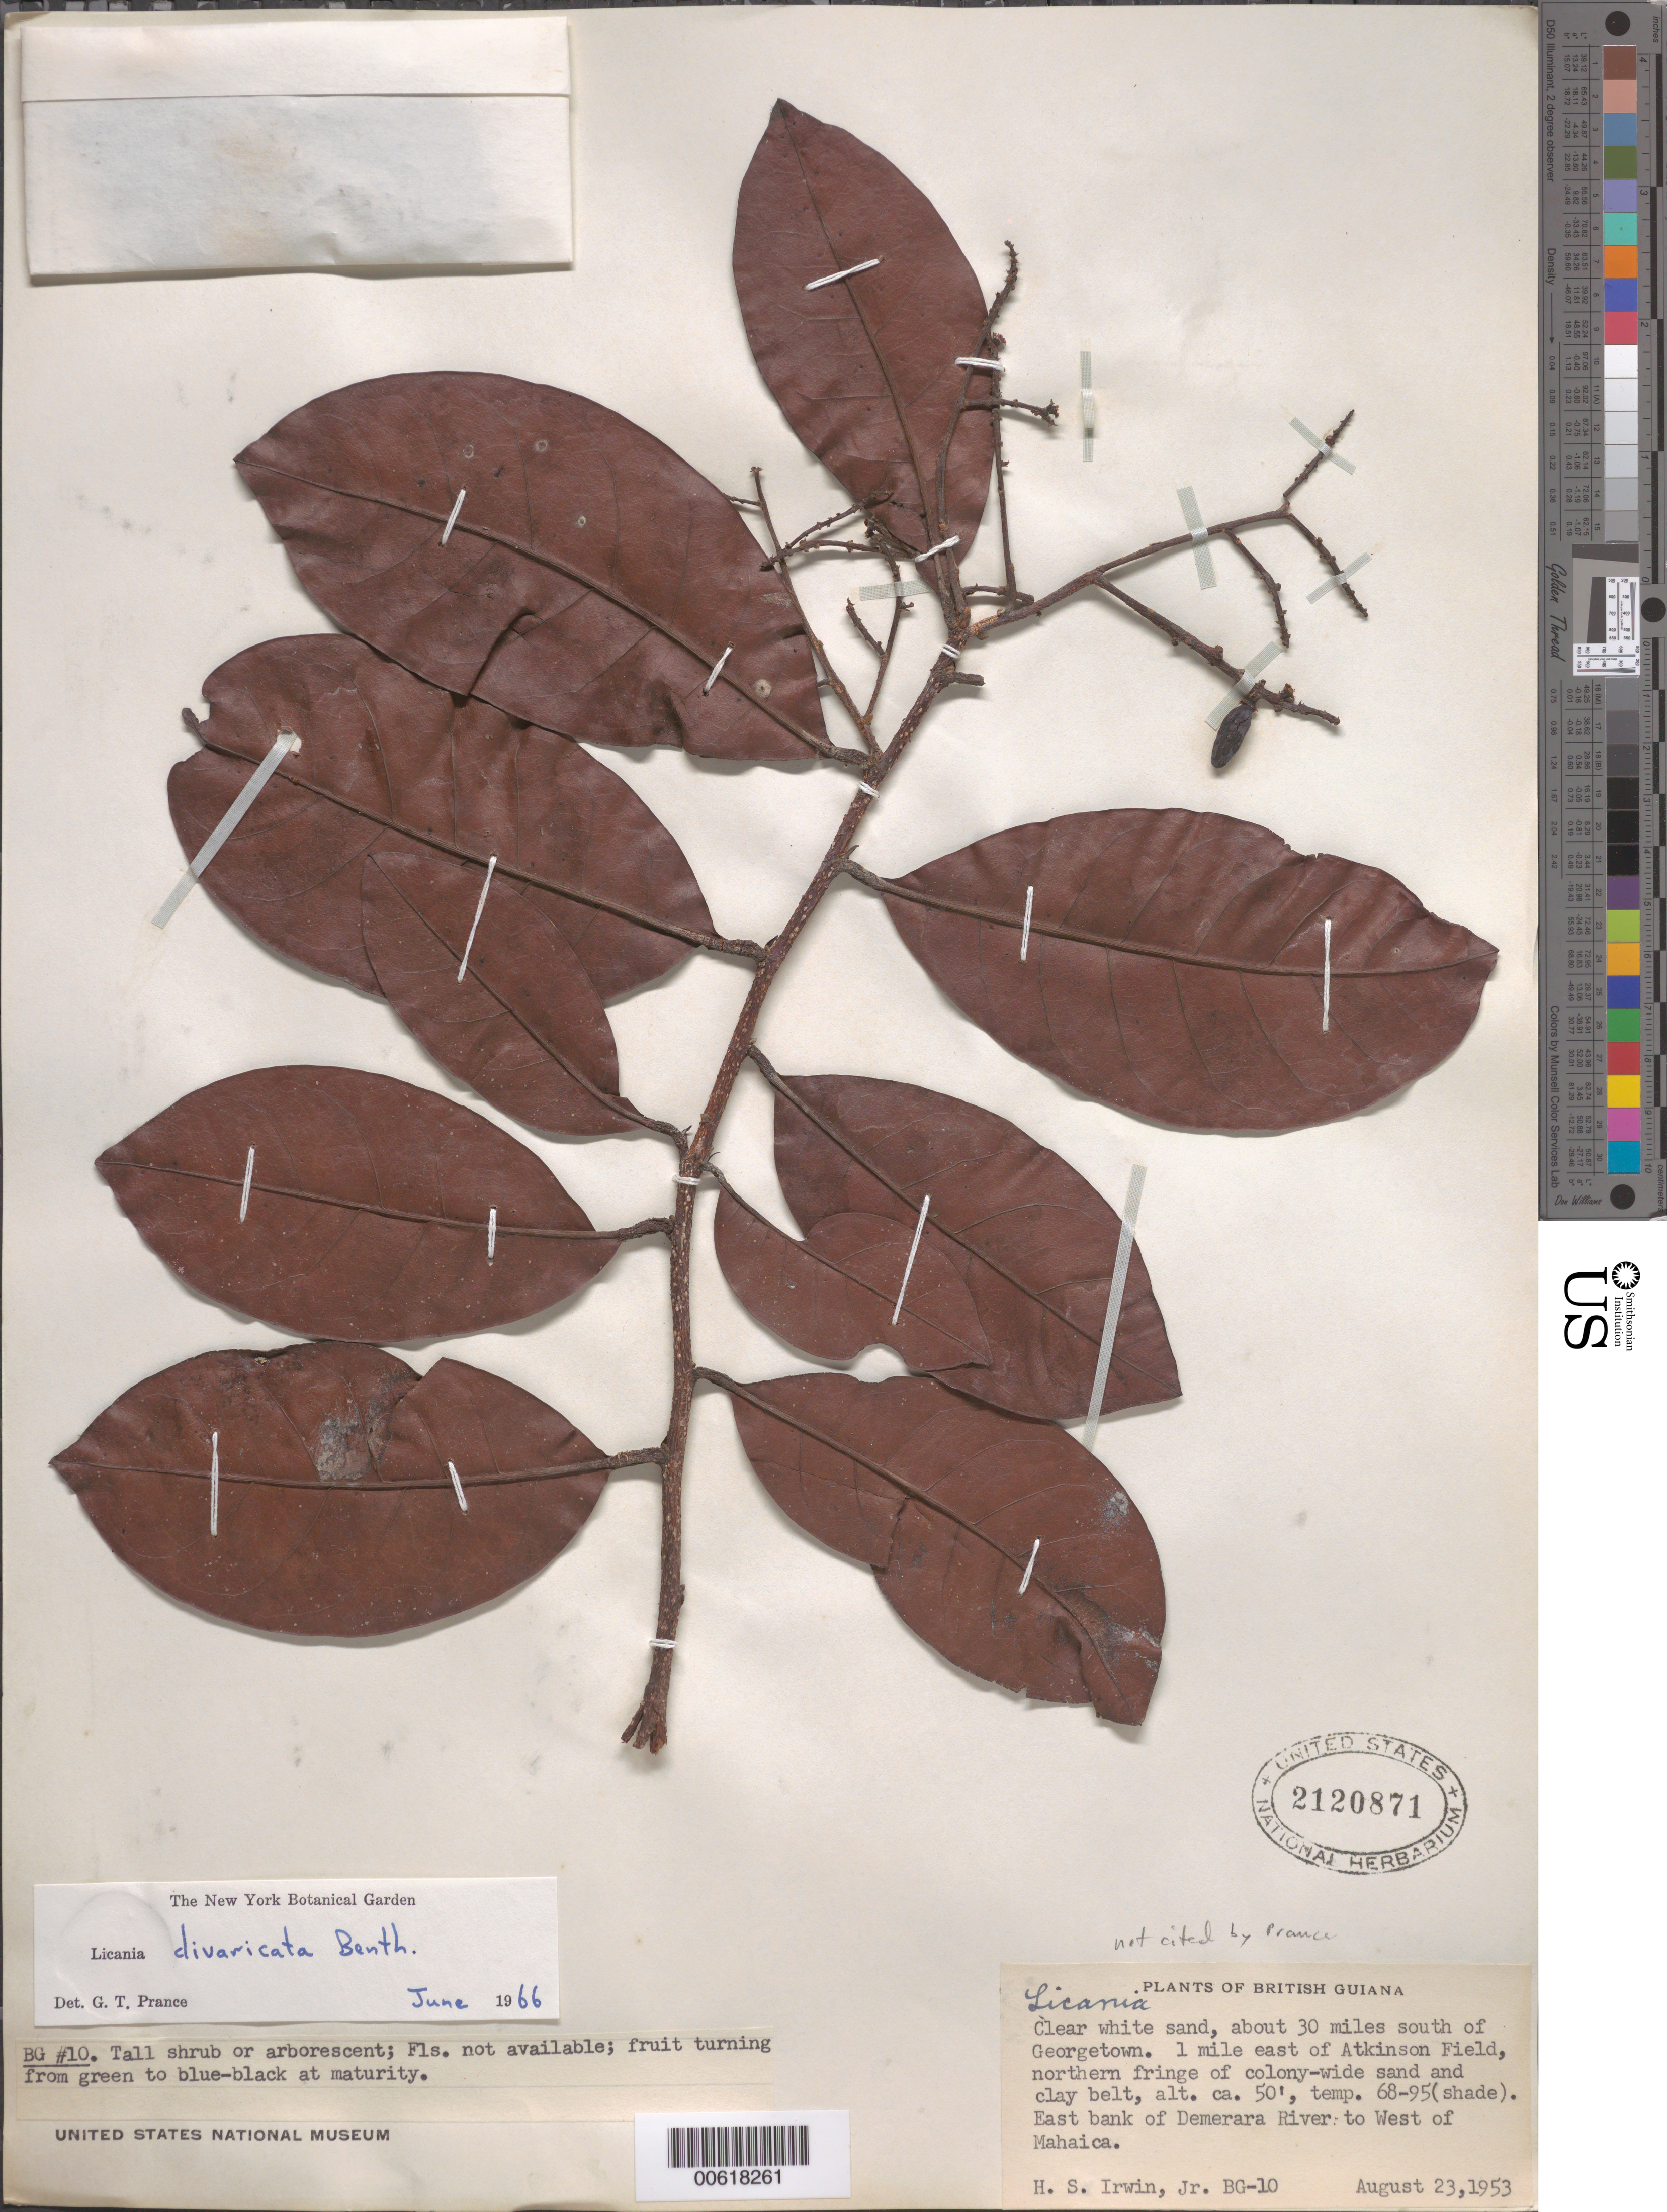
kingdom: Plantae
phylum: Tracheophyta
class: Magnoliopsida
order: Malpighiales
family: Chrysobalanaceae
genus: Hymenopus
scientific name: Hymenopus divaricatus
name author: (Benth.) Sothers & Prance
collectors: H. Irwin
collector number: BG 10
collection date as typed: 23-Aug-53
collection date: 1953-08-23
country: Guyana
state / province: Demerara-Mahaica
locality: Atkinson Field, 1 mi. E of , Demerara R., E bank to W of Mahaica, ca. 30 mi. S of Georgetown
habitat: Clear white sand, on northern fringe of colony wide sand and clay belt , temp 68-95 (shade)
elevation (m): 15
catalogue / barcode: US 2120871